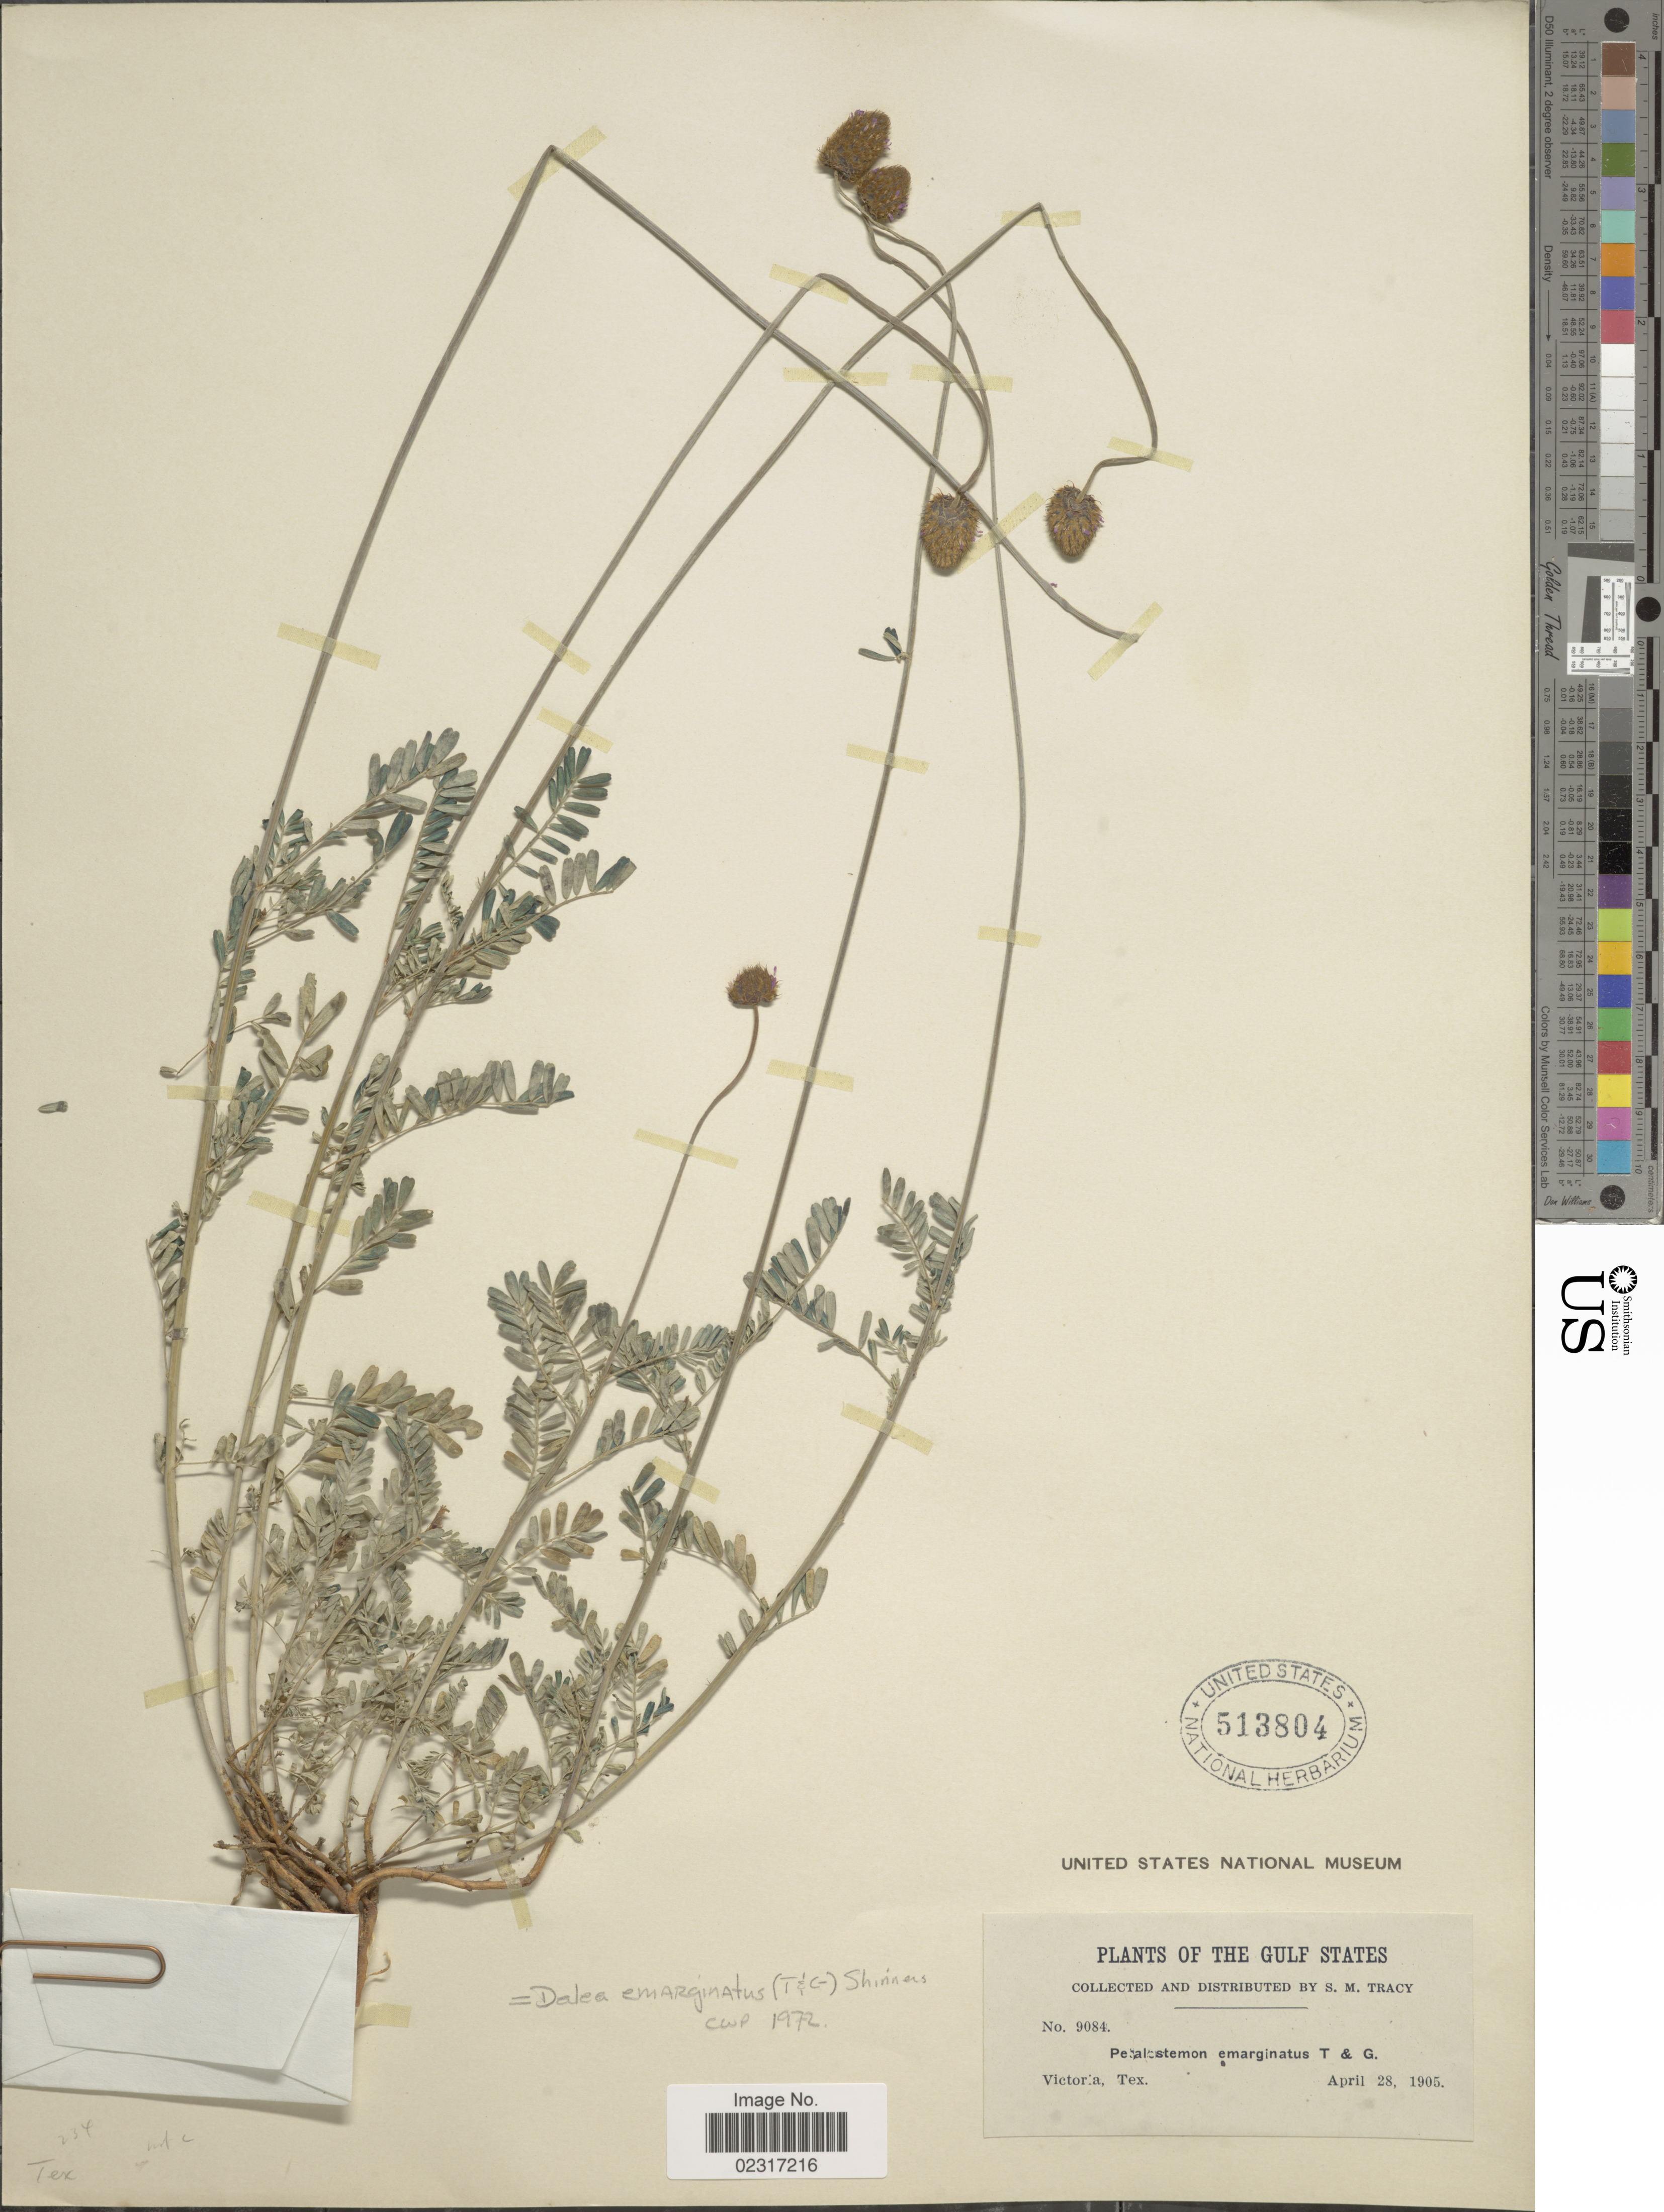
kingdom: Plantae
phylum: Tracheophyta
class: Magnoliopsida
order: Fabales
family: Fabaceae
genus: Dalea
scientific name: Dalea emarginata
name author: (Torr. & A. Gray) Shinners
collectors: S. M. Tracy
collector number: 9084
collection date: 1905-04-28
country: United States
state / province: Texas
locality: The Gulf States. Victoria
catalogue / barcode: US 513804